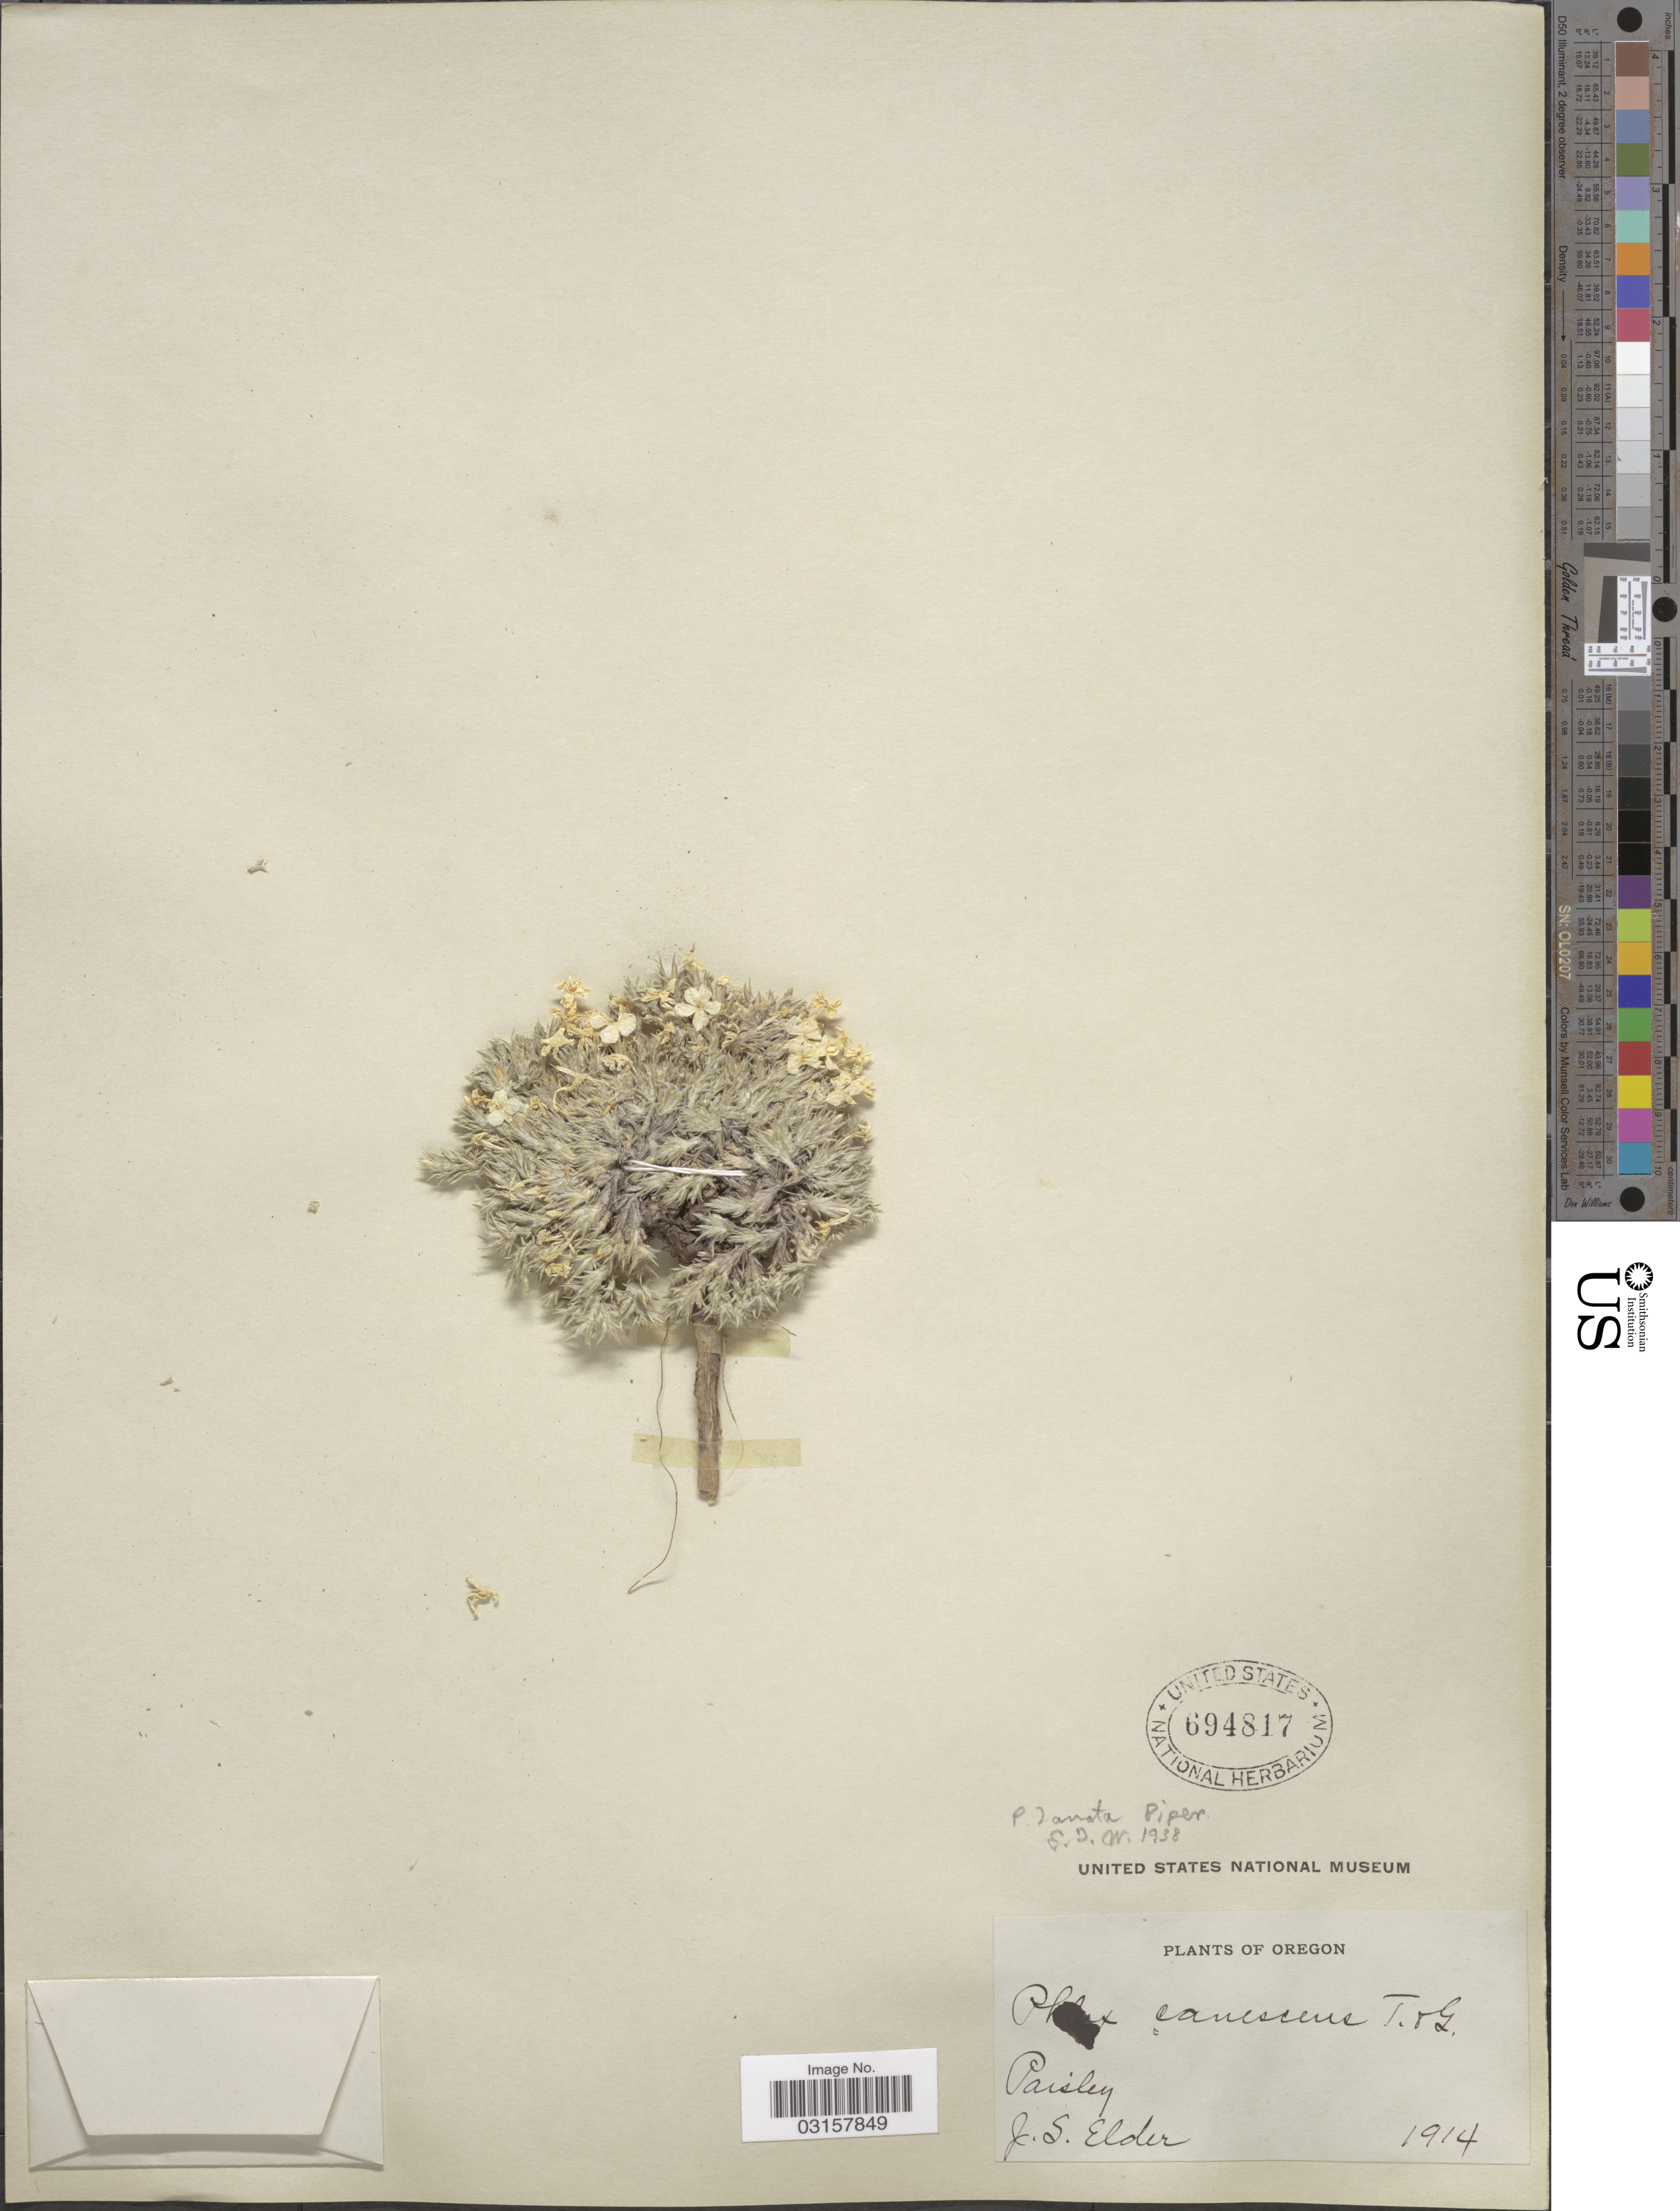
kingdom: Plantae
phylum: Tracheophyta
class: Magnoliopsida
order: Ericales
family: Polemoniaceae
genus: Phlox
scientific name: Phlox hoodii subsp. canescens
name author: (Torr. & A. Gray) Wherry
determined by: Mayfield, M. H.; Ferguson, C. J.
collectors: J. Elder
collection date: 1914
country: United States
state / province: Oregon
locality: Paisley.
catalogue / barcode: US 694817